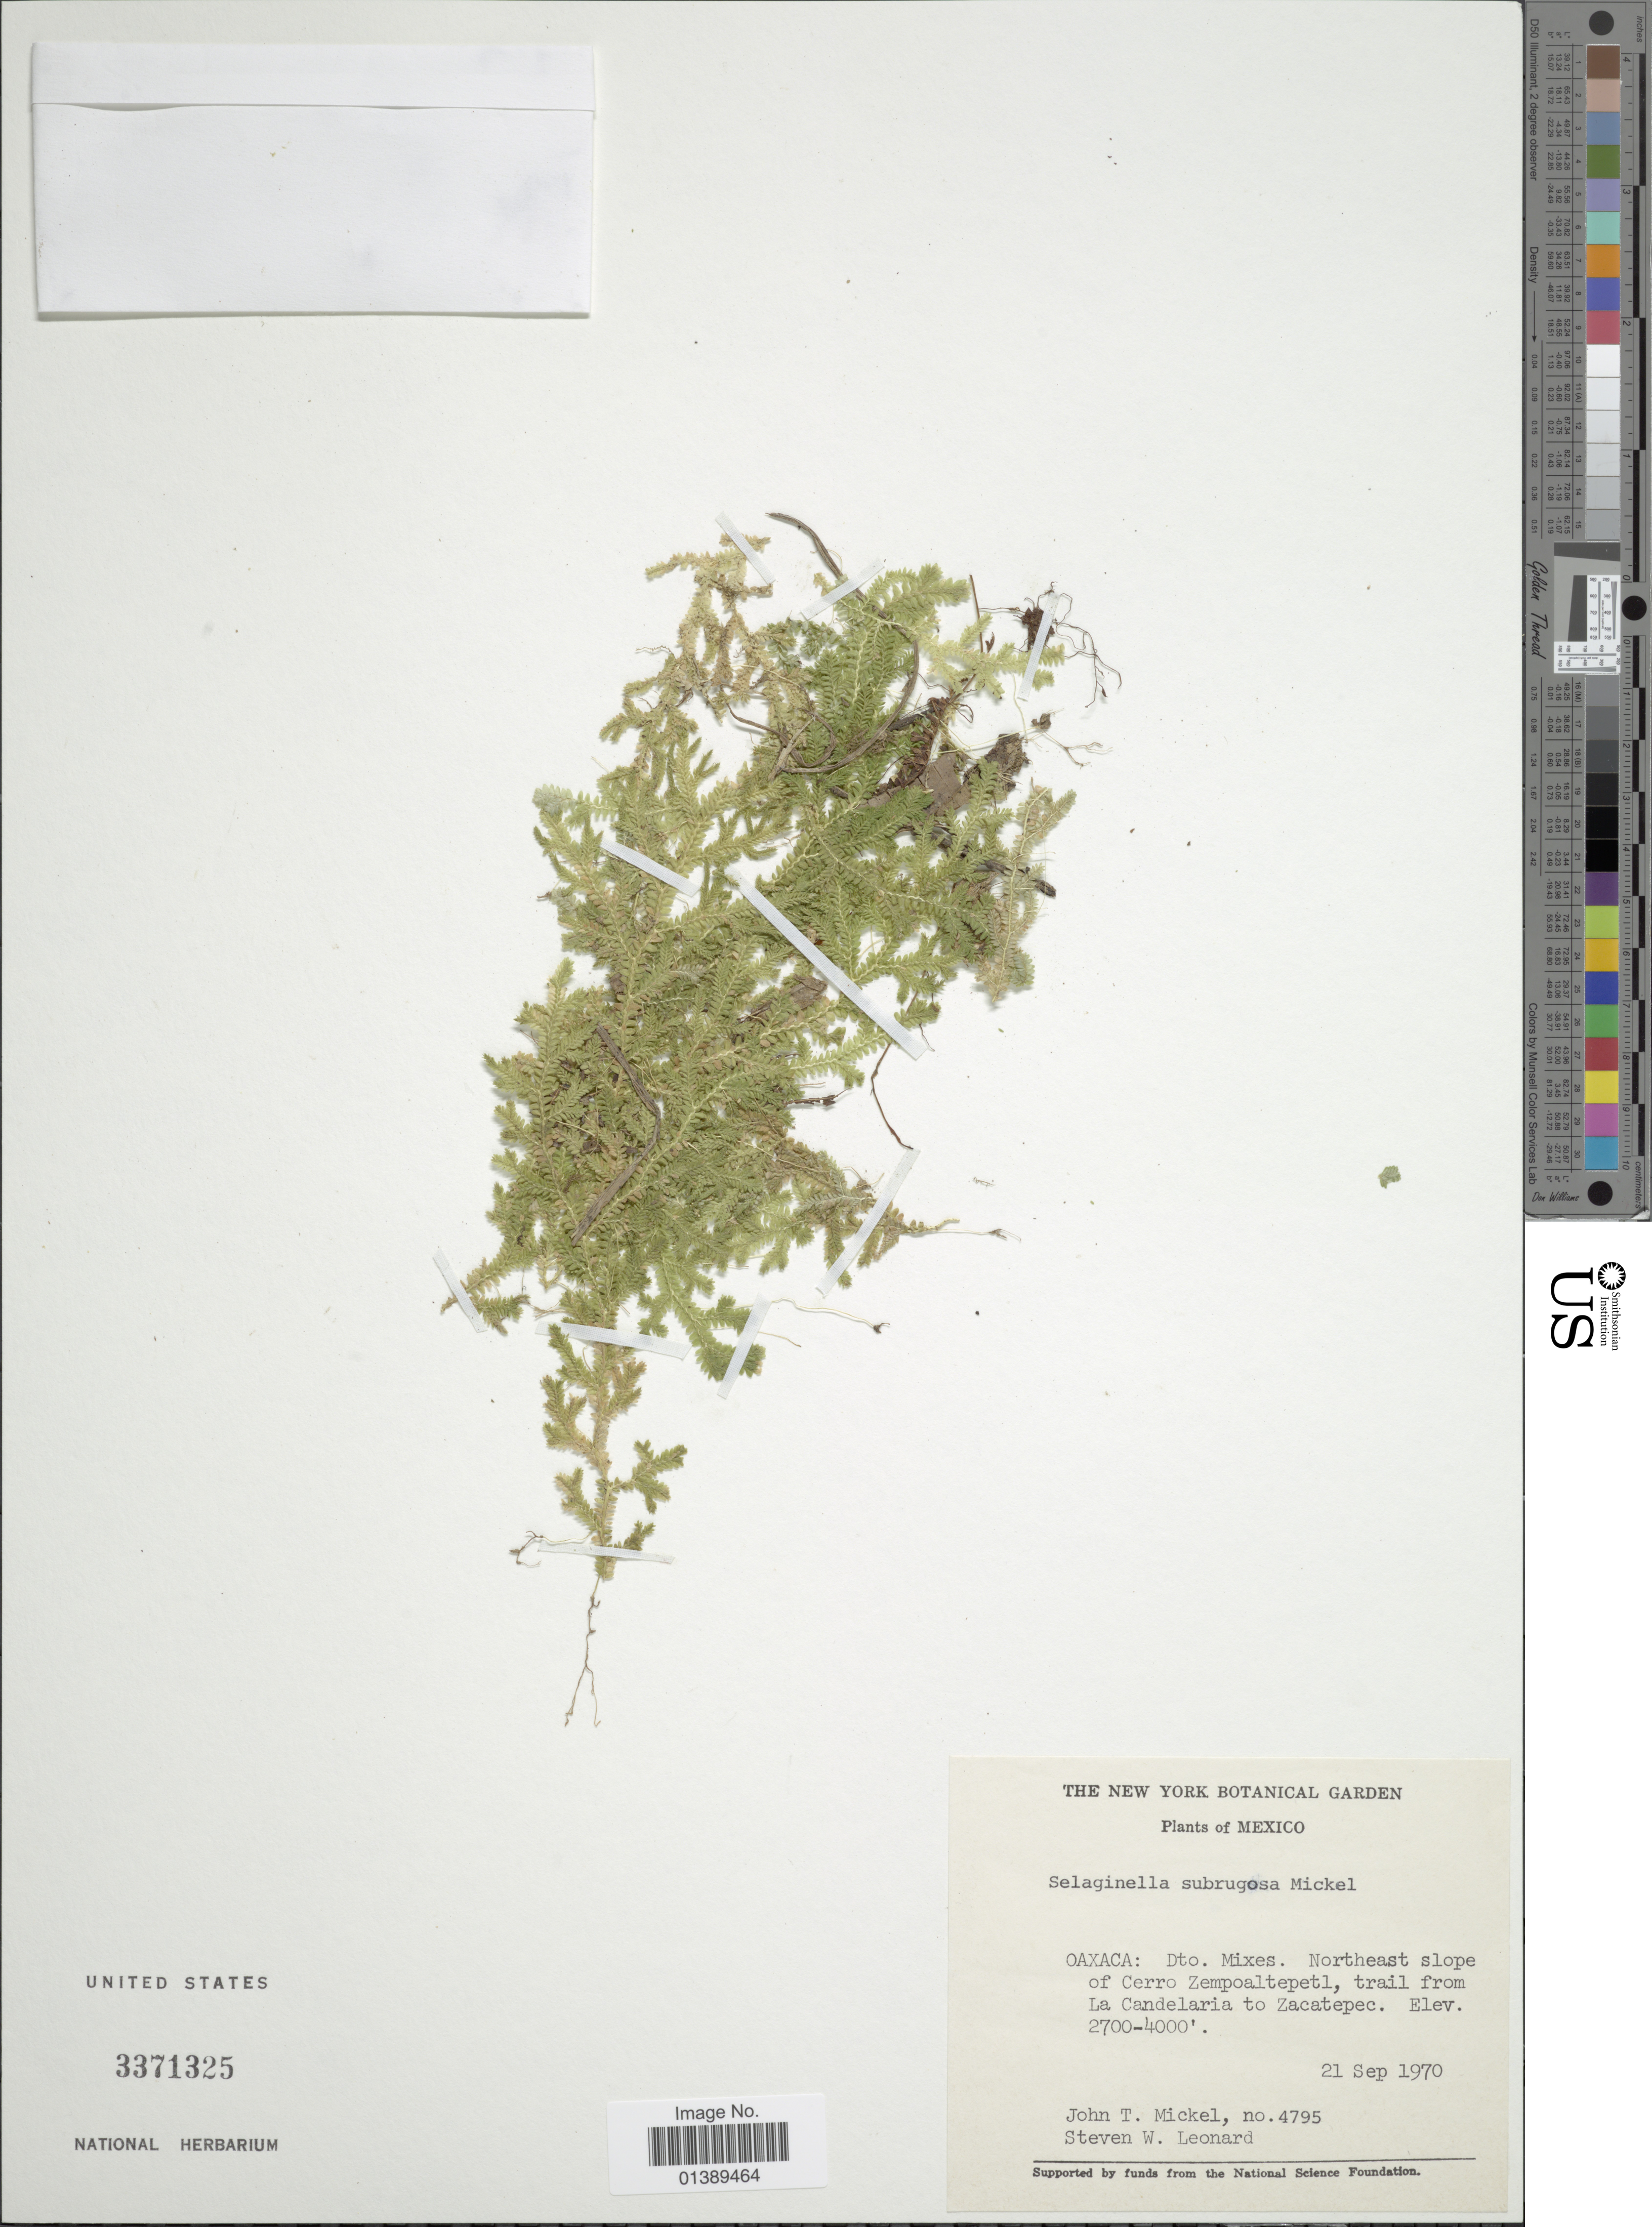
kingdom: Plantae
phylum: Tracheophyta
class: Lycopodiopsida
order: Selaginellales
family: Selaginellaceae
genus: Selaginella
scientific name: Selaginella subrugosa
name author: Mickel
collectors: J. T. Mickel & S. W. Leonard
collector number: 4795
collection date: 1970-09-21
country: Mexico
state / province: Oaxaca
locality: Dto Mixes. Northeast slope of Cerro zempoaltepetl, trail from La Candelaria to Zacatepec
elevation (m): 823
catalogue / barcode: US 3371325